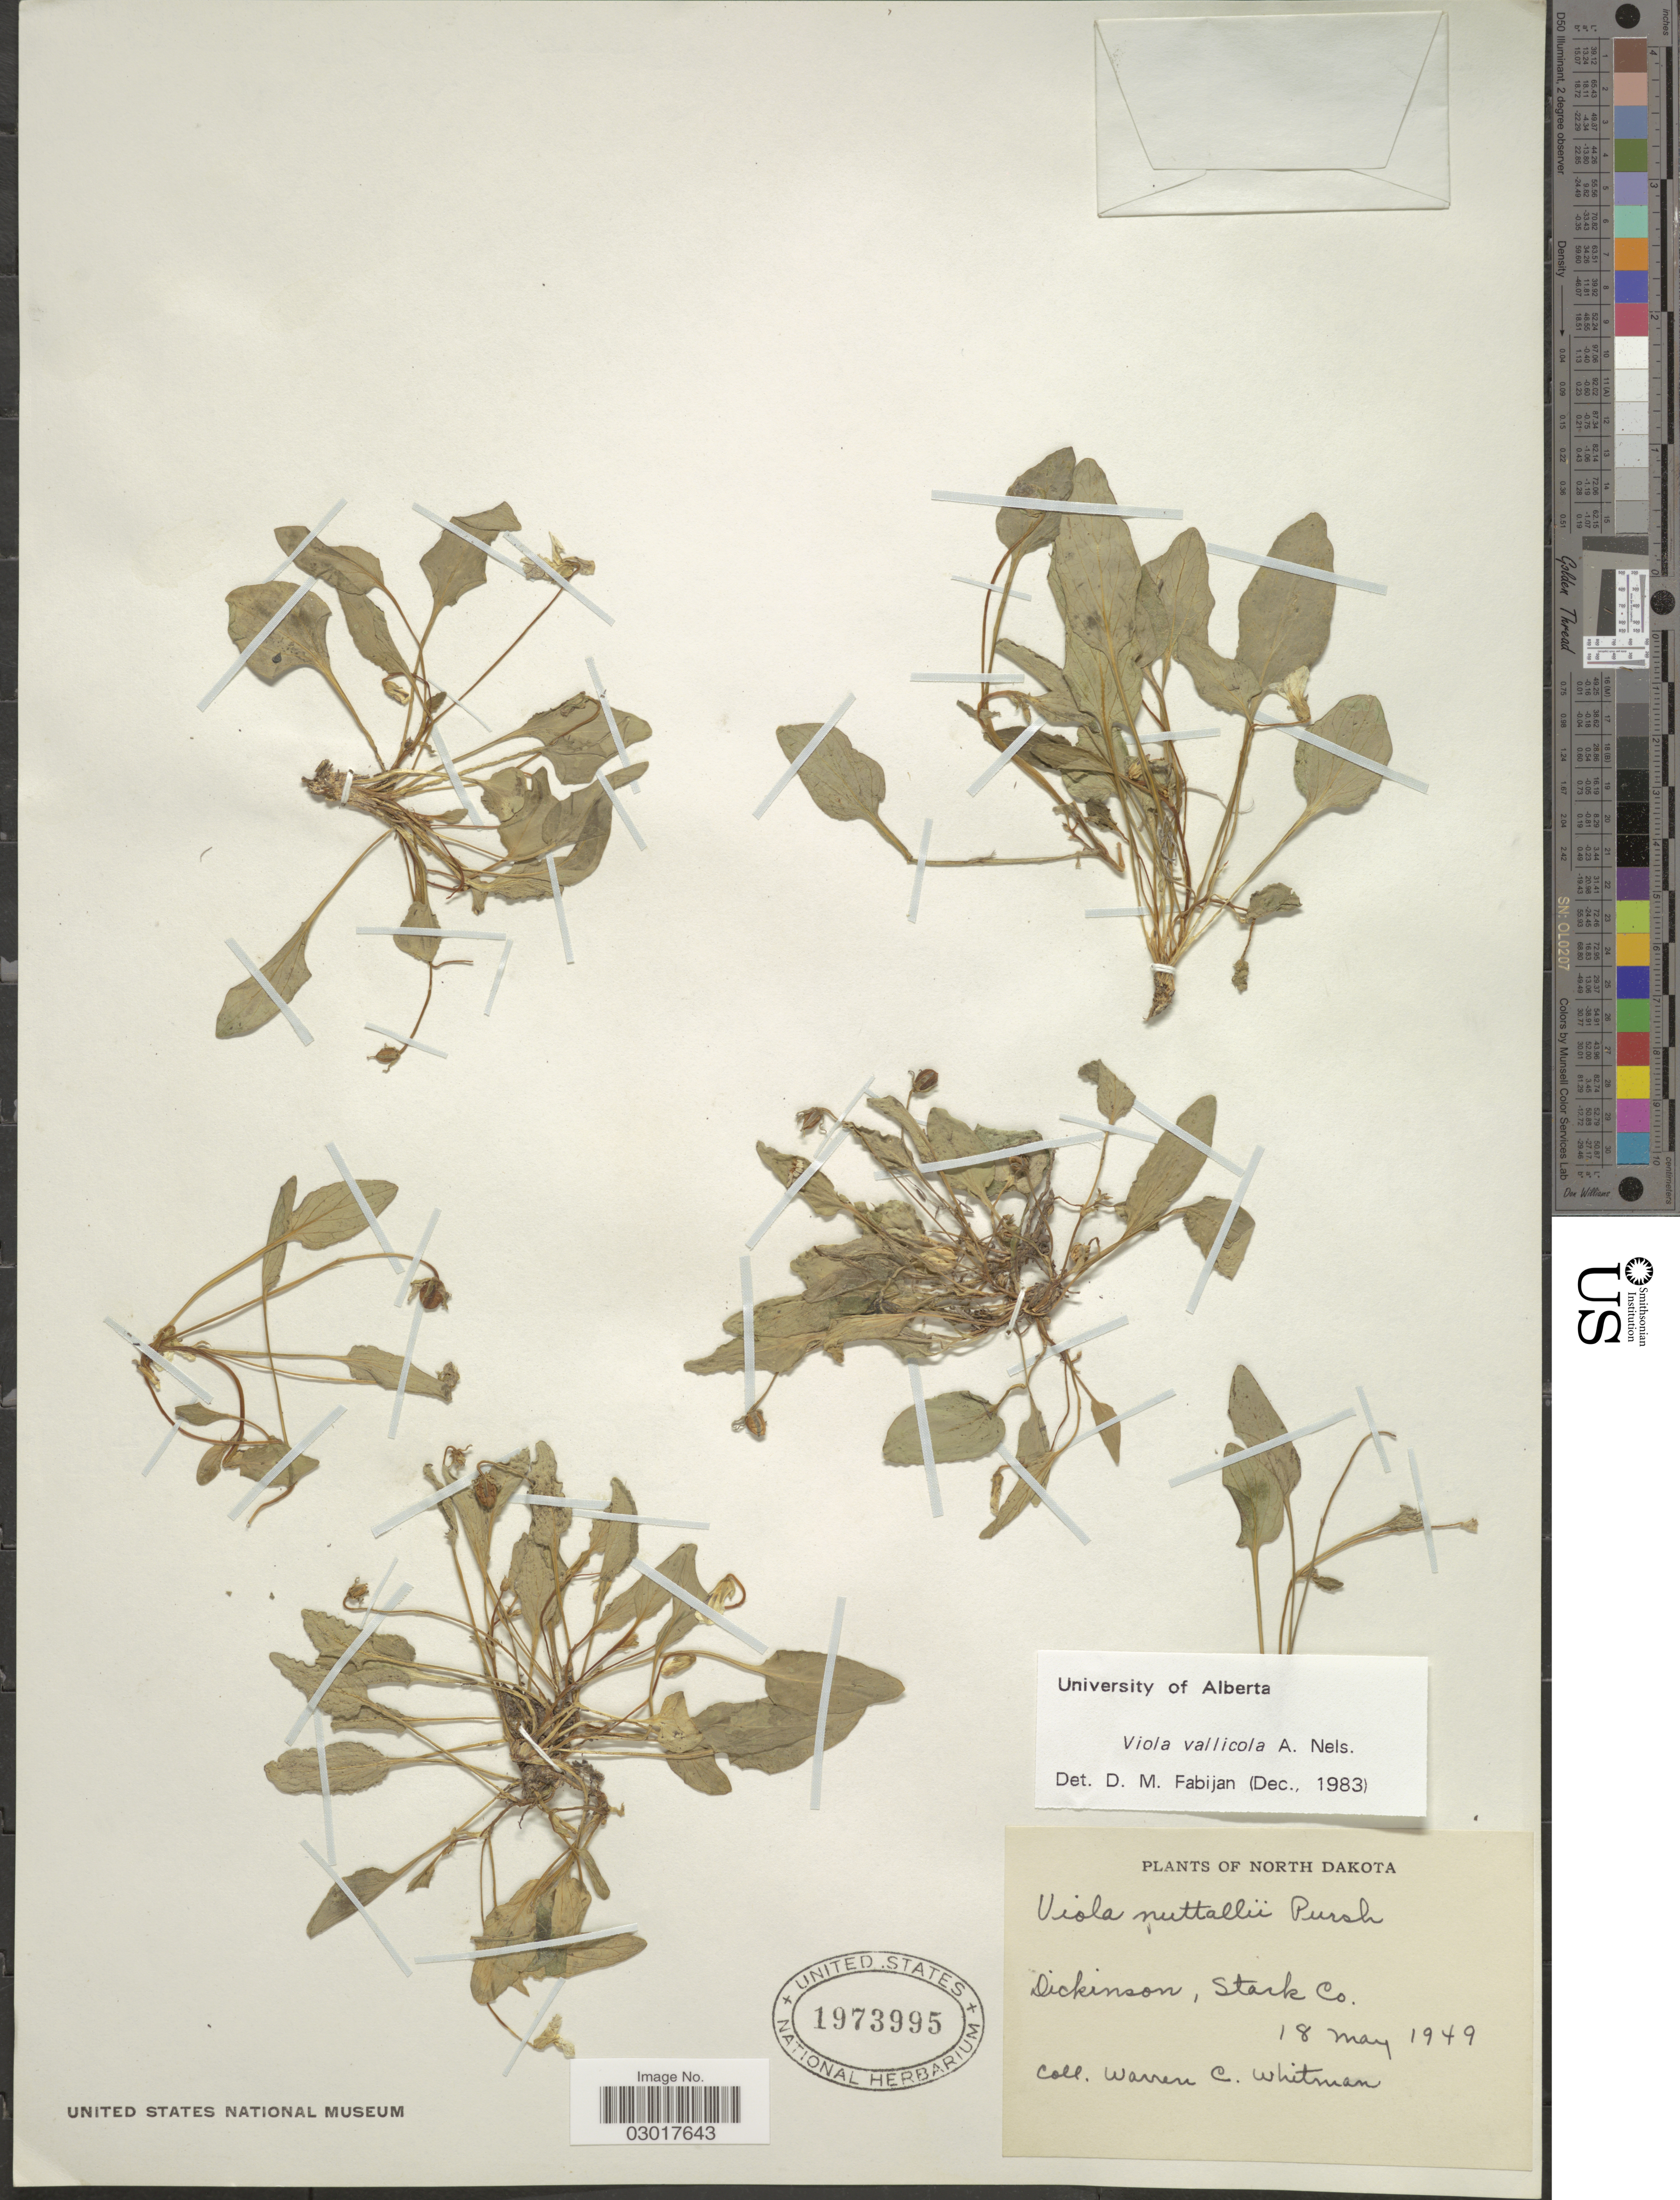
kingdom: Plantae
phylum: Tracheophyta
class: Magnoliopsida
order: Malpighiales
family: Violaceae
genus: Viola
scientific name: Viola vallicola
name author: A. Nelson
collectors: W. Whitman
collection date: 1949-05-18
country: United States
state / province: North Dakota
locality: Dickinson, Stark Co.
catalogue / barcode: US 1973995